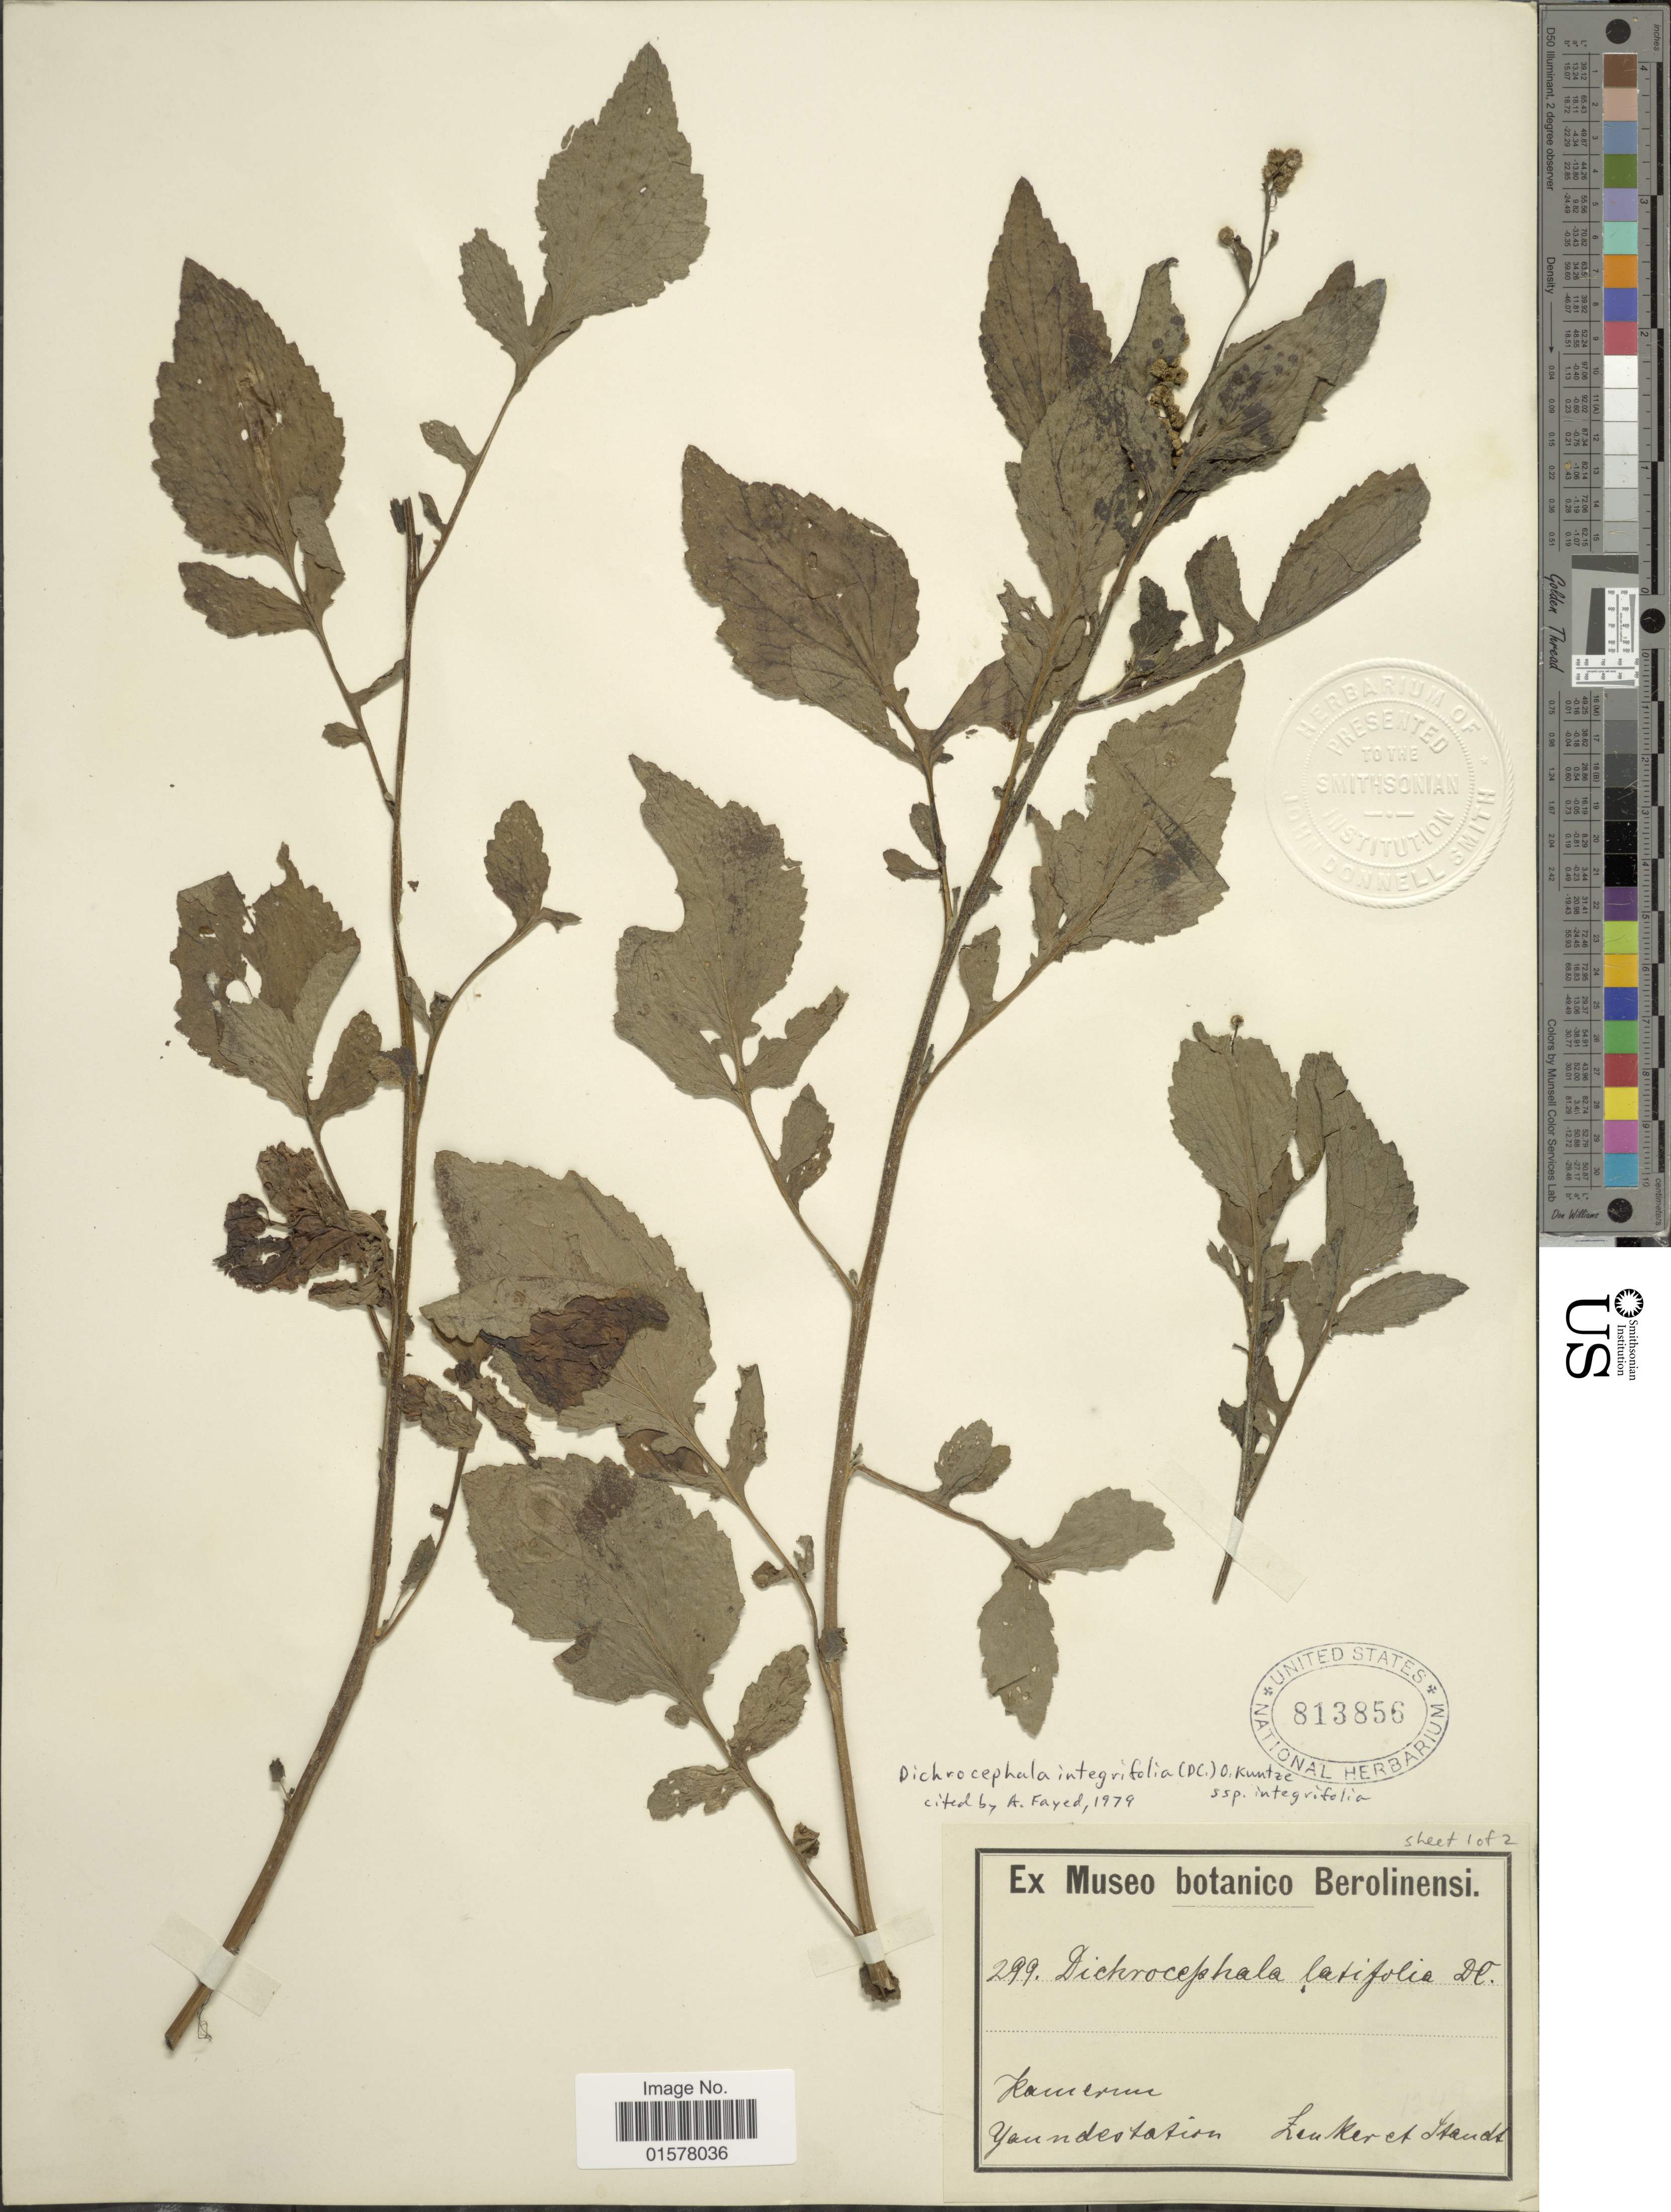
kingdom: Plantae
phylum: Tracheophyta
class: Magnoliopsida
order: Asterales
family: Asteraceae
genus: Dichrocephala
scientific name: Dichrocephala integrifolia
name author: (L. f.) Kuntze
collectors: -. Lenker & Standt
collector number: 299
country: Cameroon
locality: Kamerun, Yaundestation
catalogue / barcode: US 813856